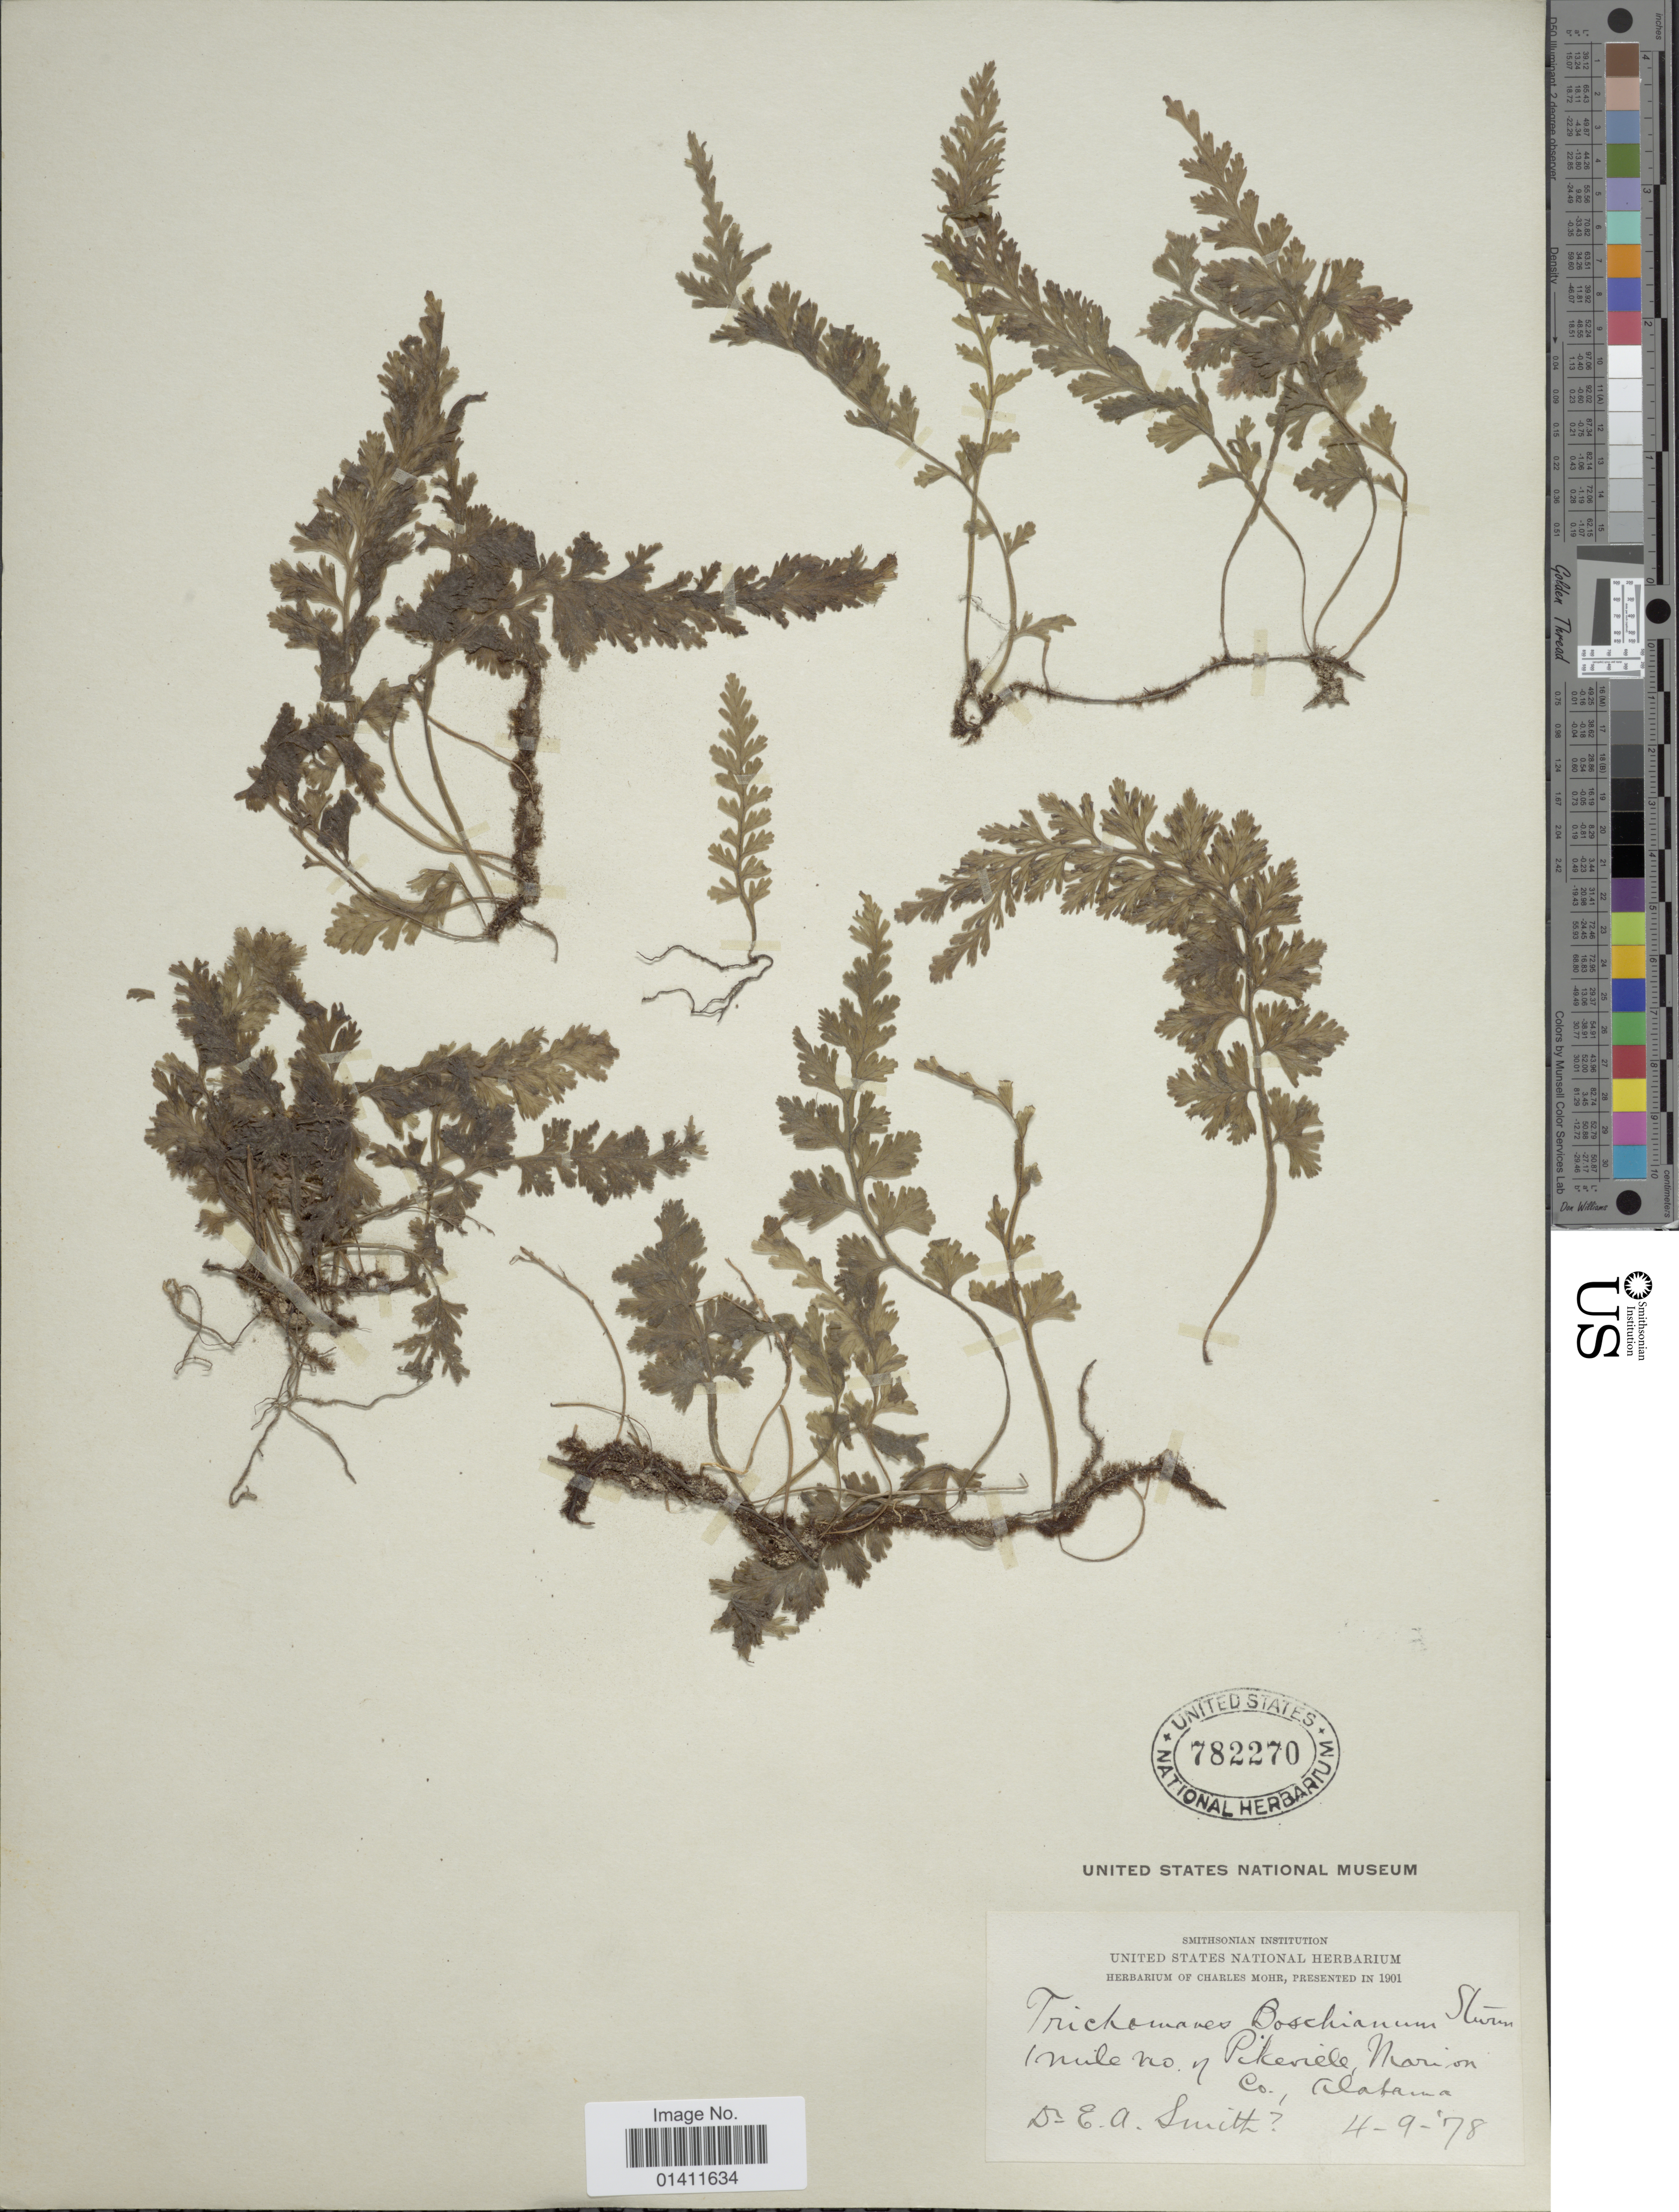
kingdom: Plantae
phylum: Tracheophyta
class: Polypodiopsida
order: Hymenophyllales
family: Hymenophyllaceae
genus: Vandenboschia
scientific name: Vandenboschia boschiana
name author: (J.W. Sturm ex Bosch) Ebihara & K. Iwats.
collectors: E. A. Smith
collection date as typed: Transcribed d/m/y: 9/4/78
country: United States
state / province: Alabama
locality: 1 mile no. of Pikeville, Marion Co.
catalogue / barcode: US 782270